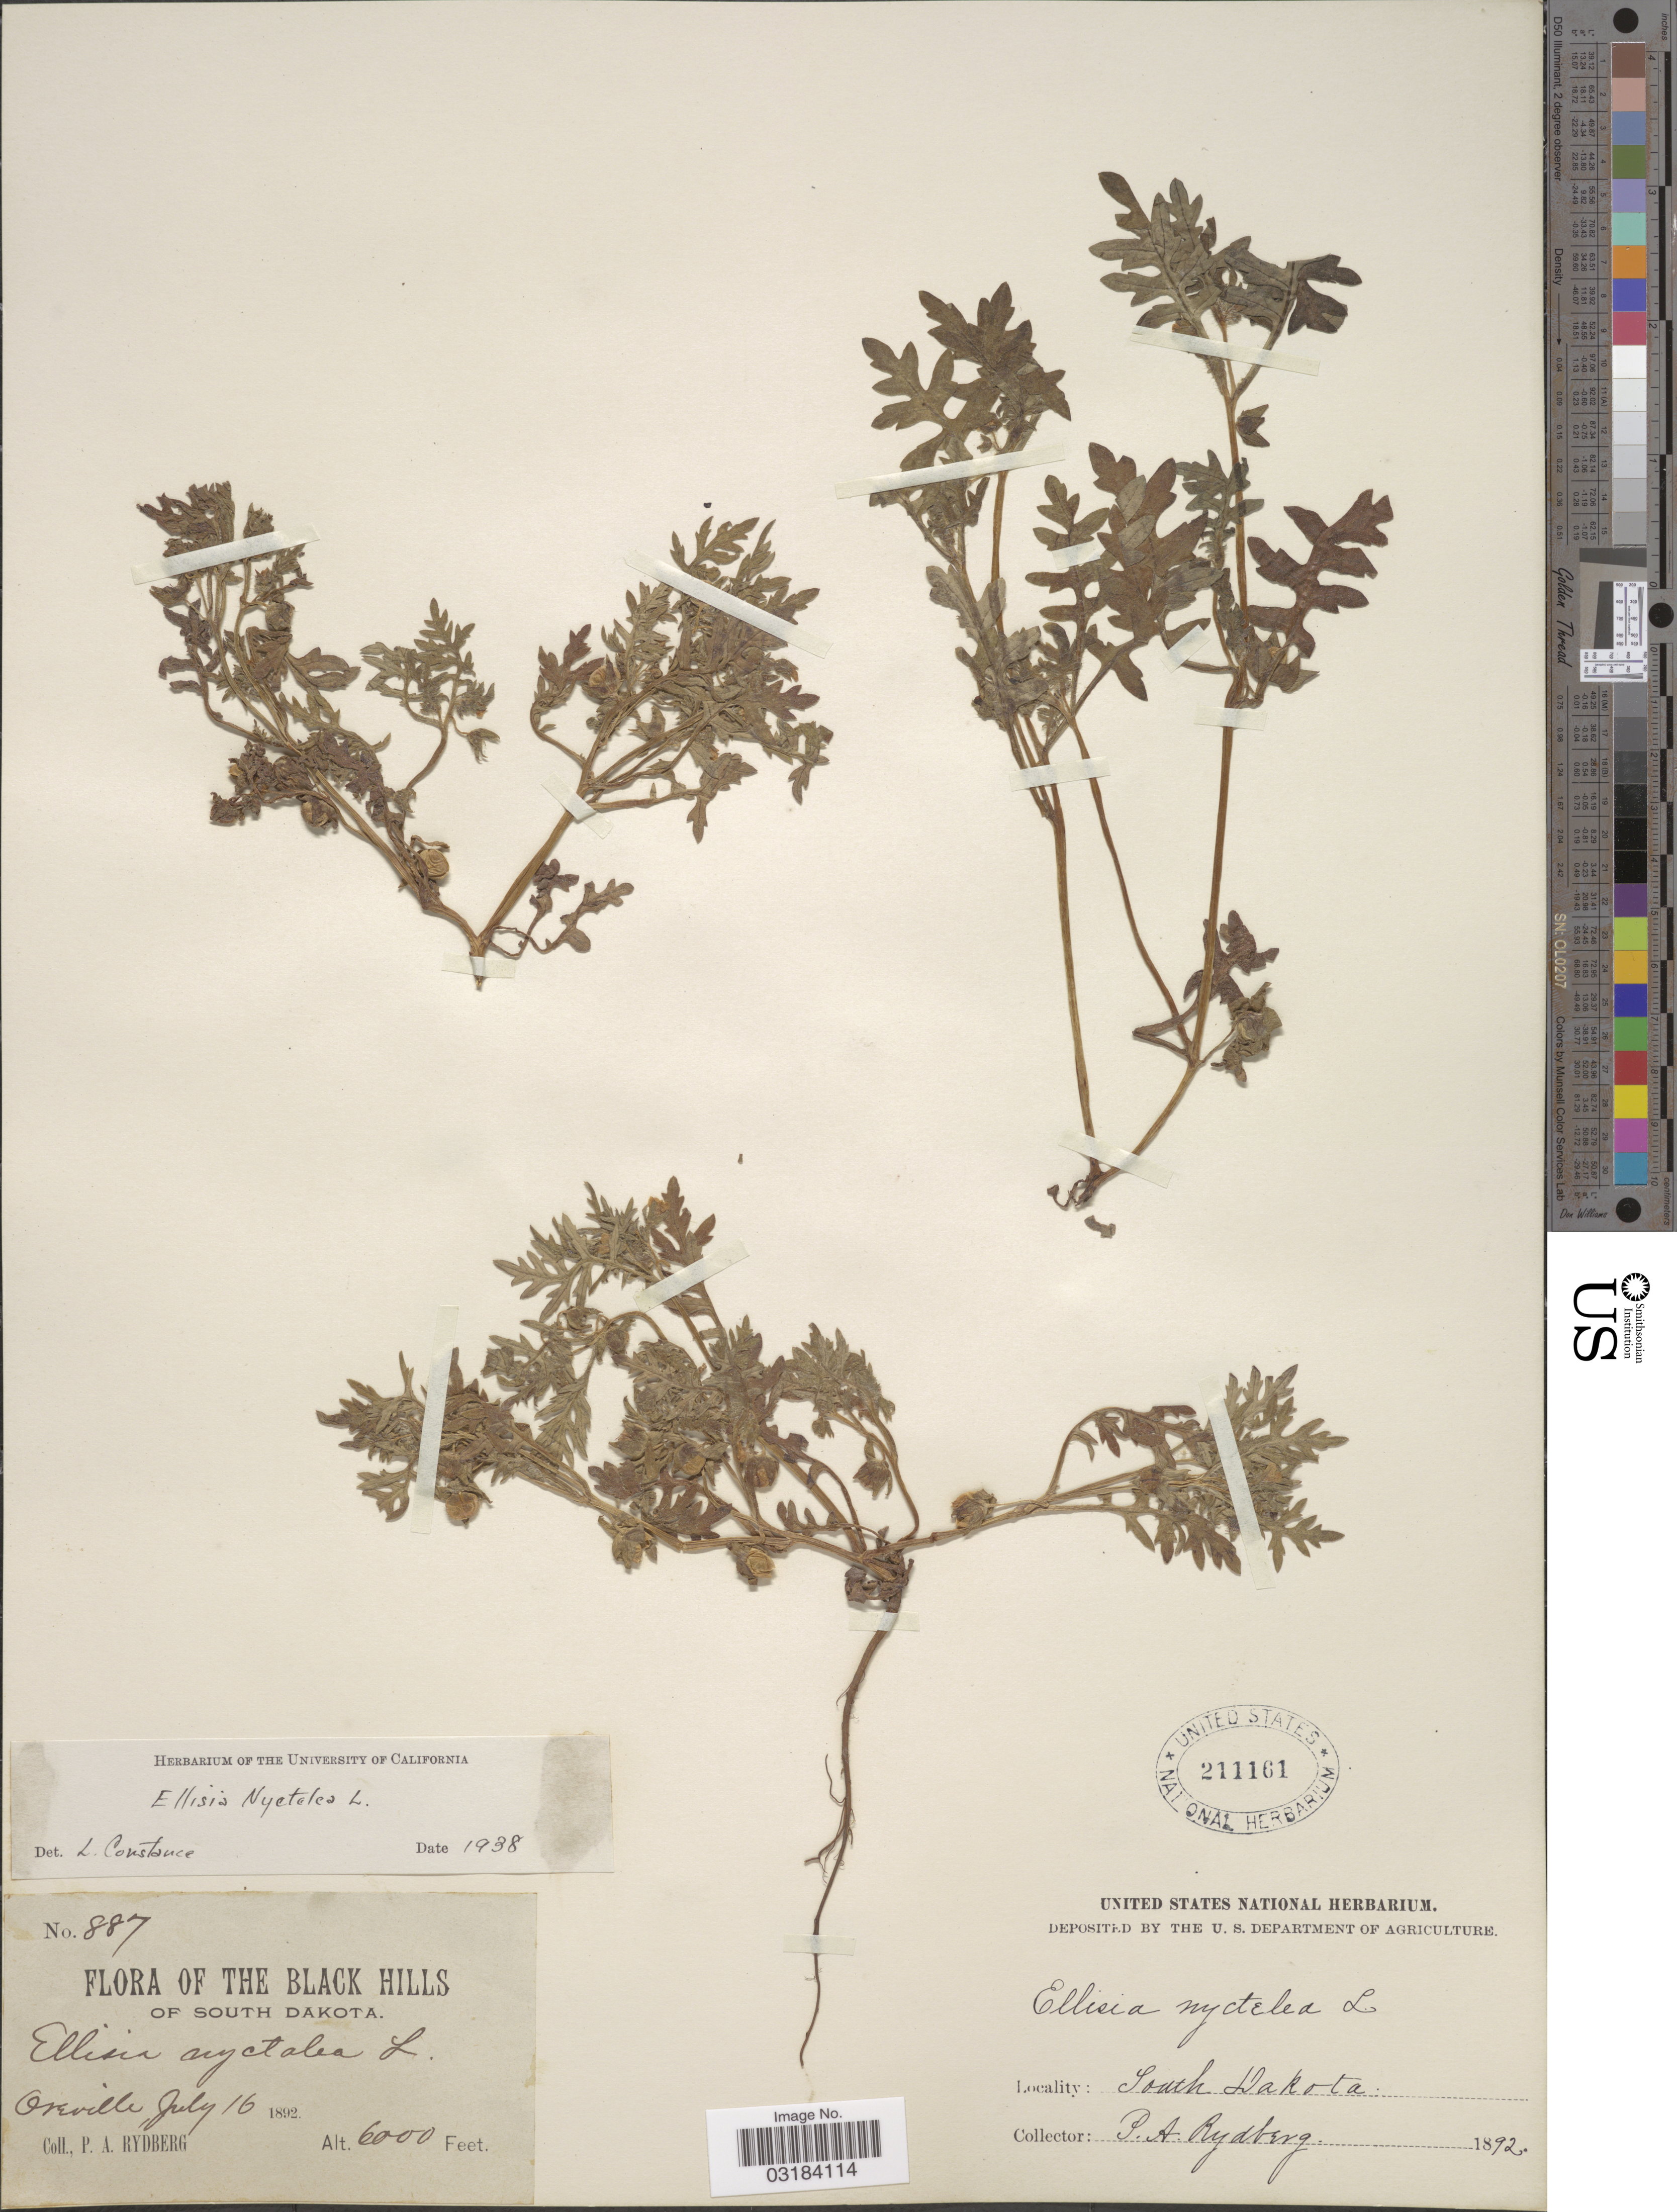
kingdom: Plantae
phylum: Tracheophyta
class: Magnoliopsida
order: Boraginales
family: Hydrophyllaceae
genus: Ellisia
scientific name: Ellisia nyctelea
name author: L.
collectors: P. A. Rydberg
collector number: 887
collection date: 1892-07-16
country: United States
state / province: South Dakota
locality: The Black Hills of South Dakota. Oreville.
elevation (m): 1829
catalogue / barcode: US 211161